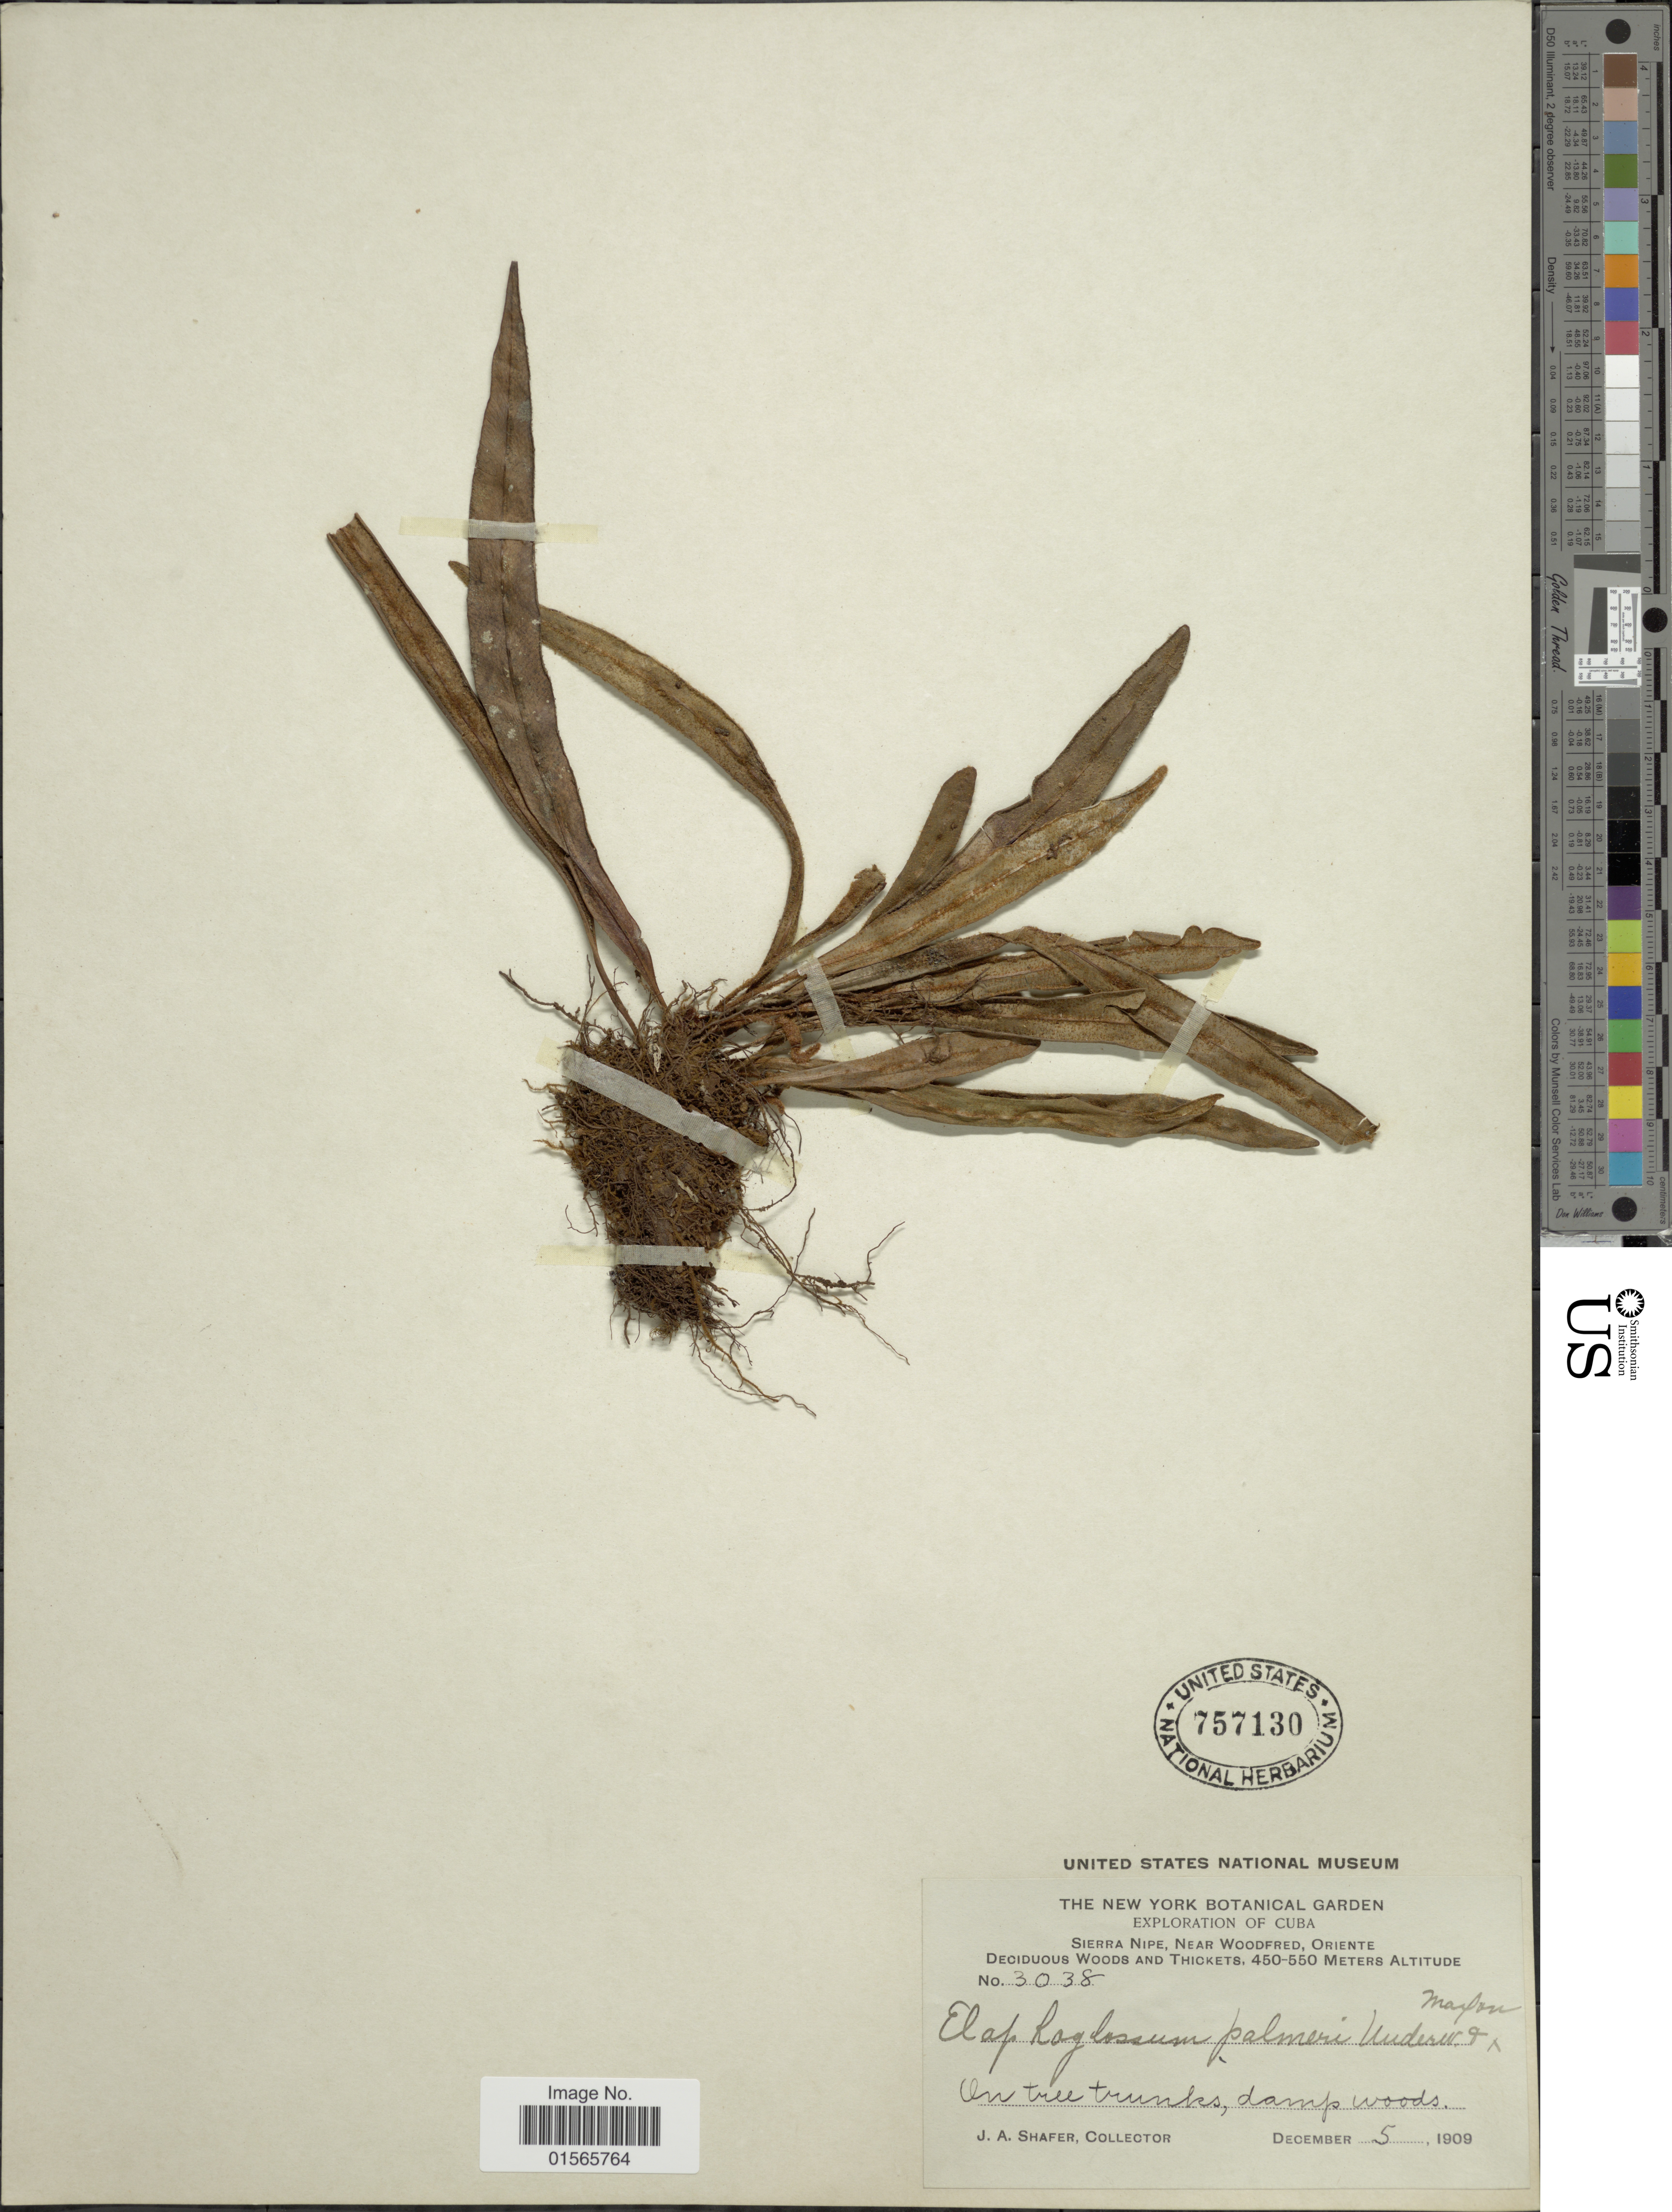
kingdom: Plantae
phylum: Tracheophyta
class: Polypodiopsida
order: Polypodiales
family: Dryopteridaceae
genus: Elaphoglossum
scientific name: Elaphoglossum palmeri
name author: Underw. & Maxon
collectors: J. A. Shafer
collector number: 3038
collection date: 1909-12-05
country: Cuba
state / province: Oriente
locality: Sierra Nipe, near Woodfred, Deciduous and Thickets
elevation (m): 450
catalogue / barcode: US 757130